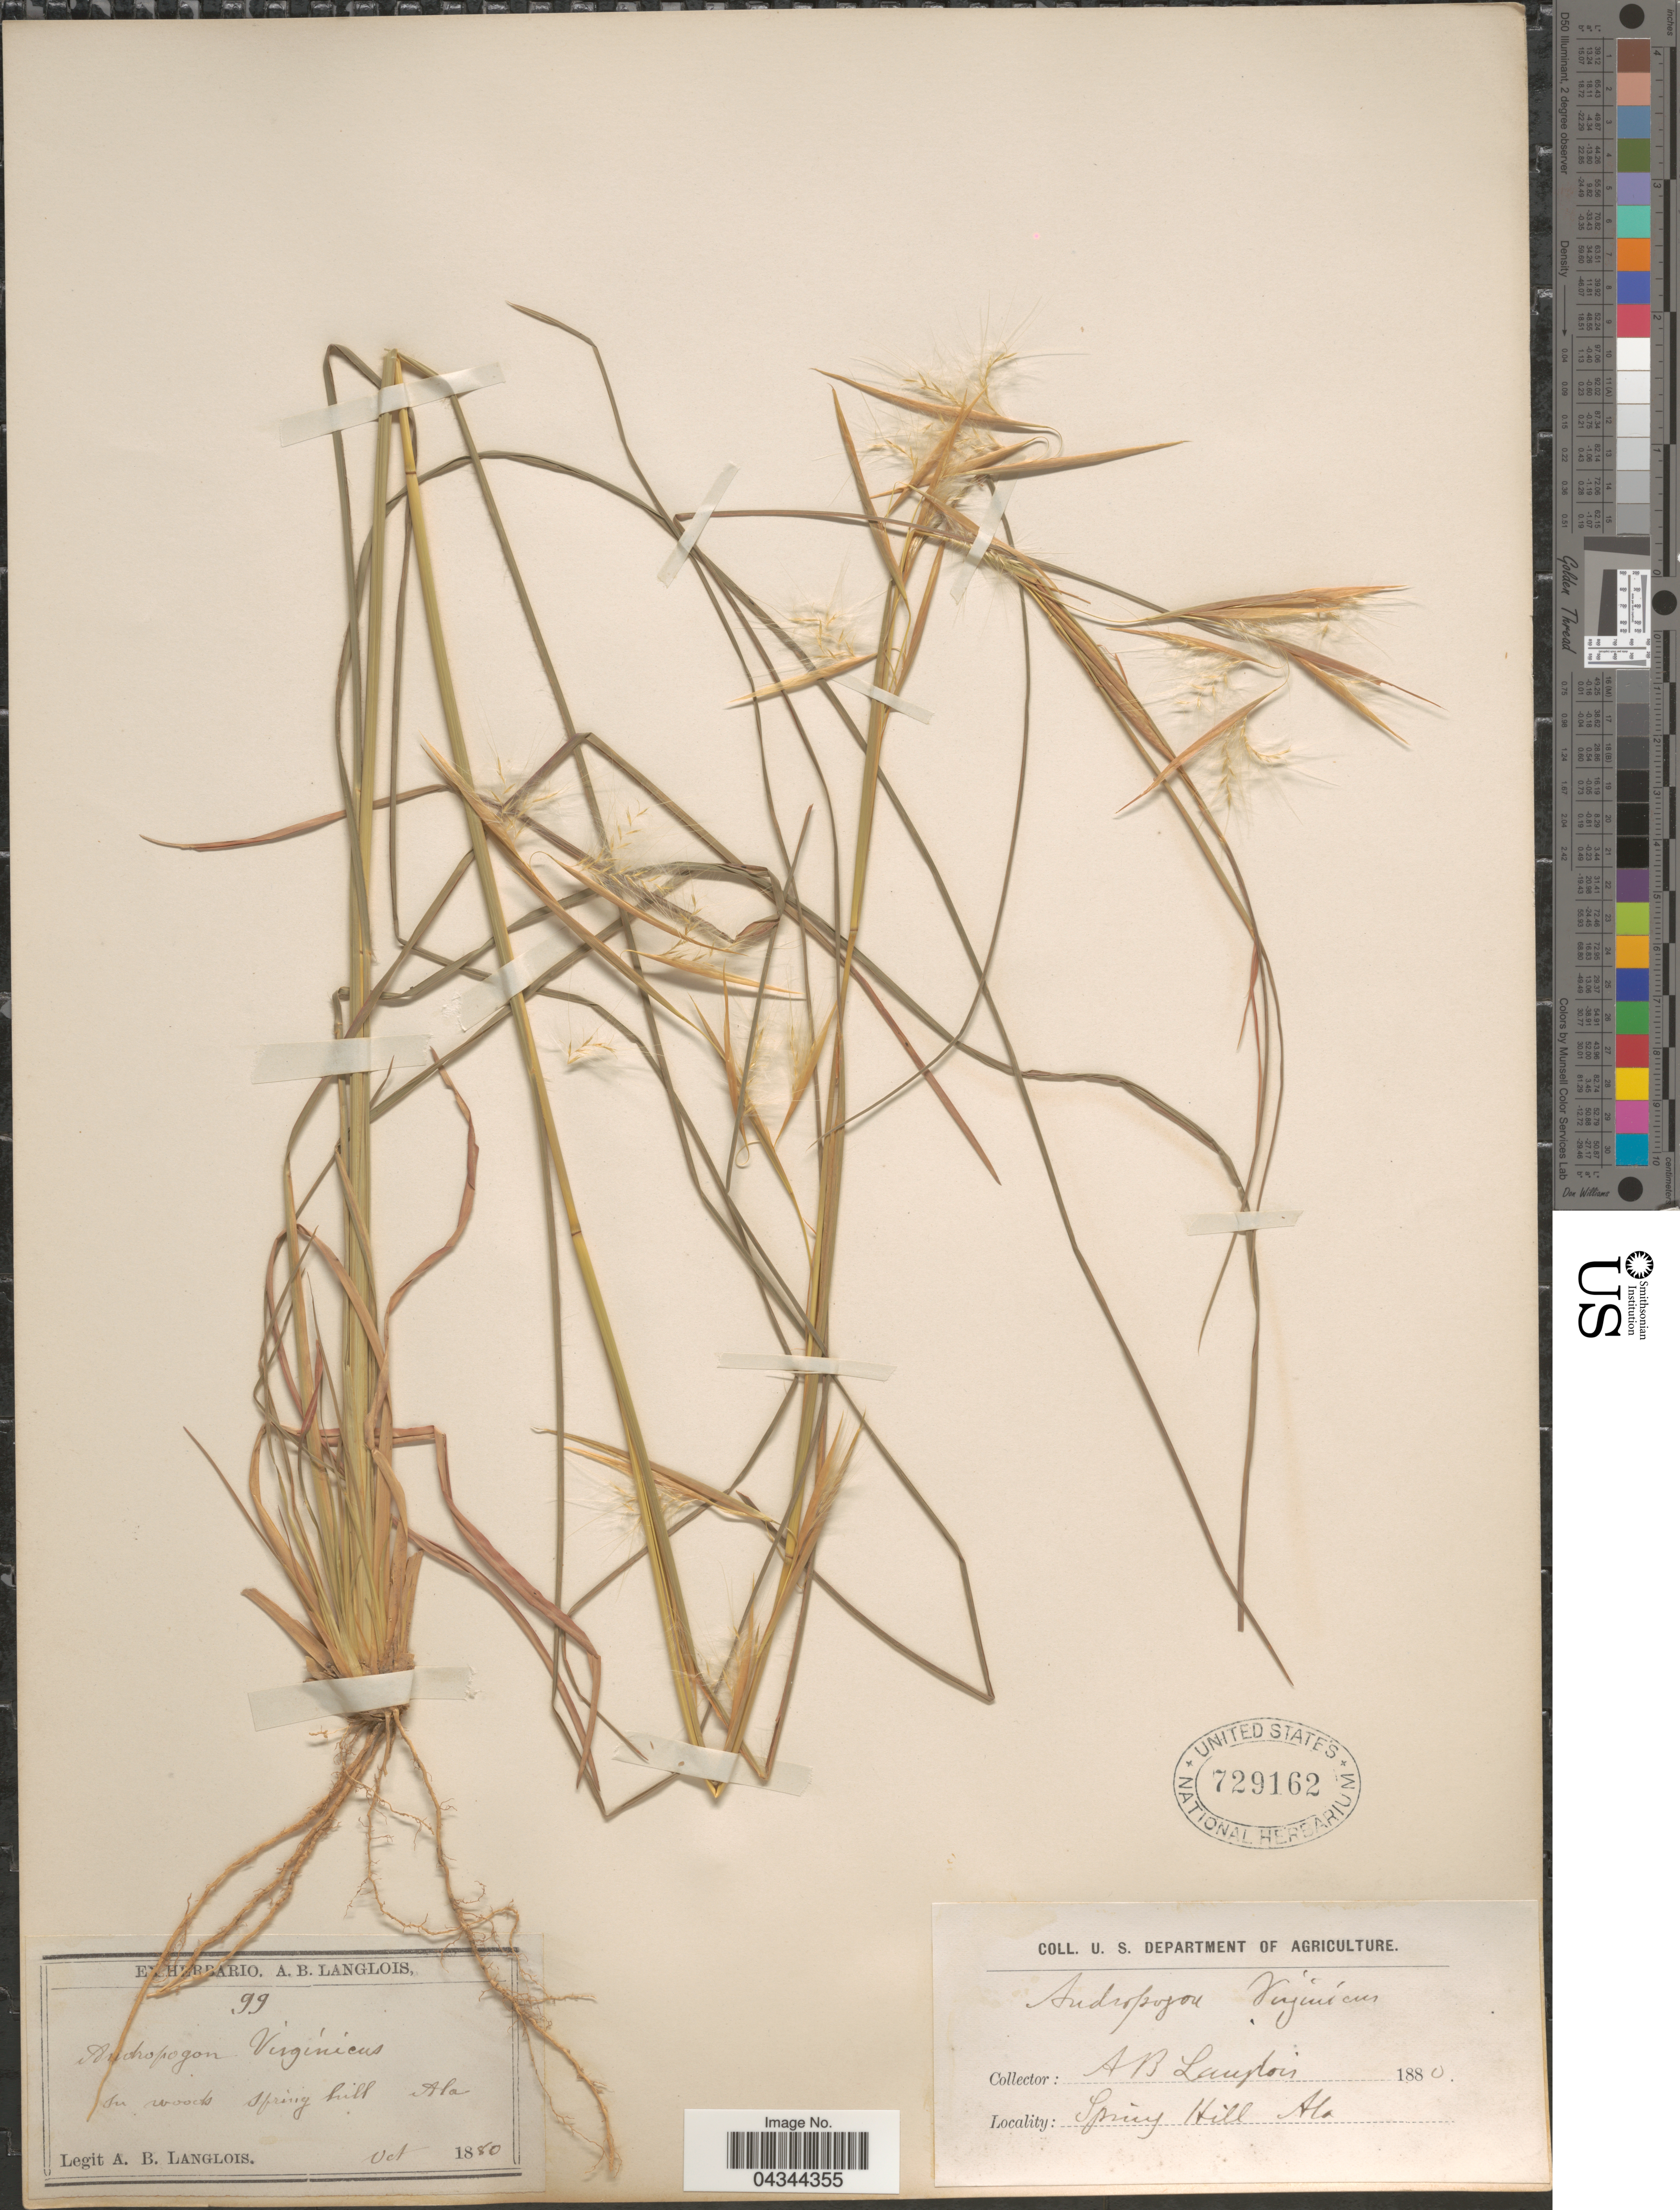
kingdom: Plantae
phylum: Tracheophyta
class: Liliopsida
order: Poales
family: Poaceae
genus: Andropogon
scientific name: Andropogon virginicus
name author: L.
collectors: A. Langlois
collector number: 99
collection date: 1880-10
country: United States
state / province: Alabama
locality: In woods Spring hill.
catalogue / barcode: US 729162